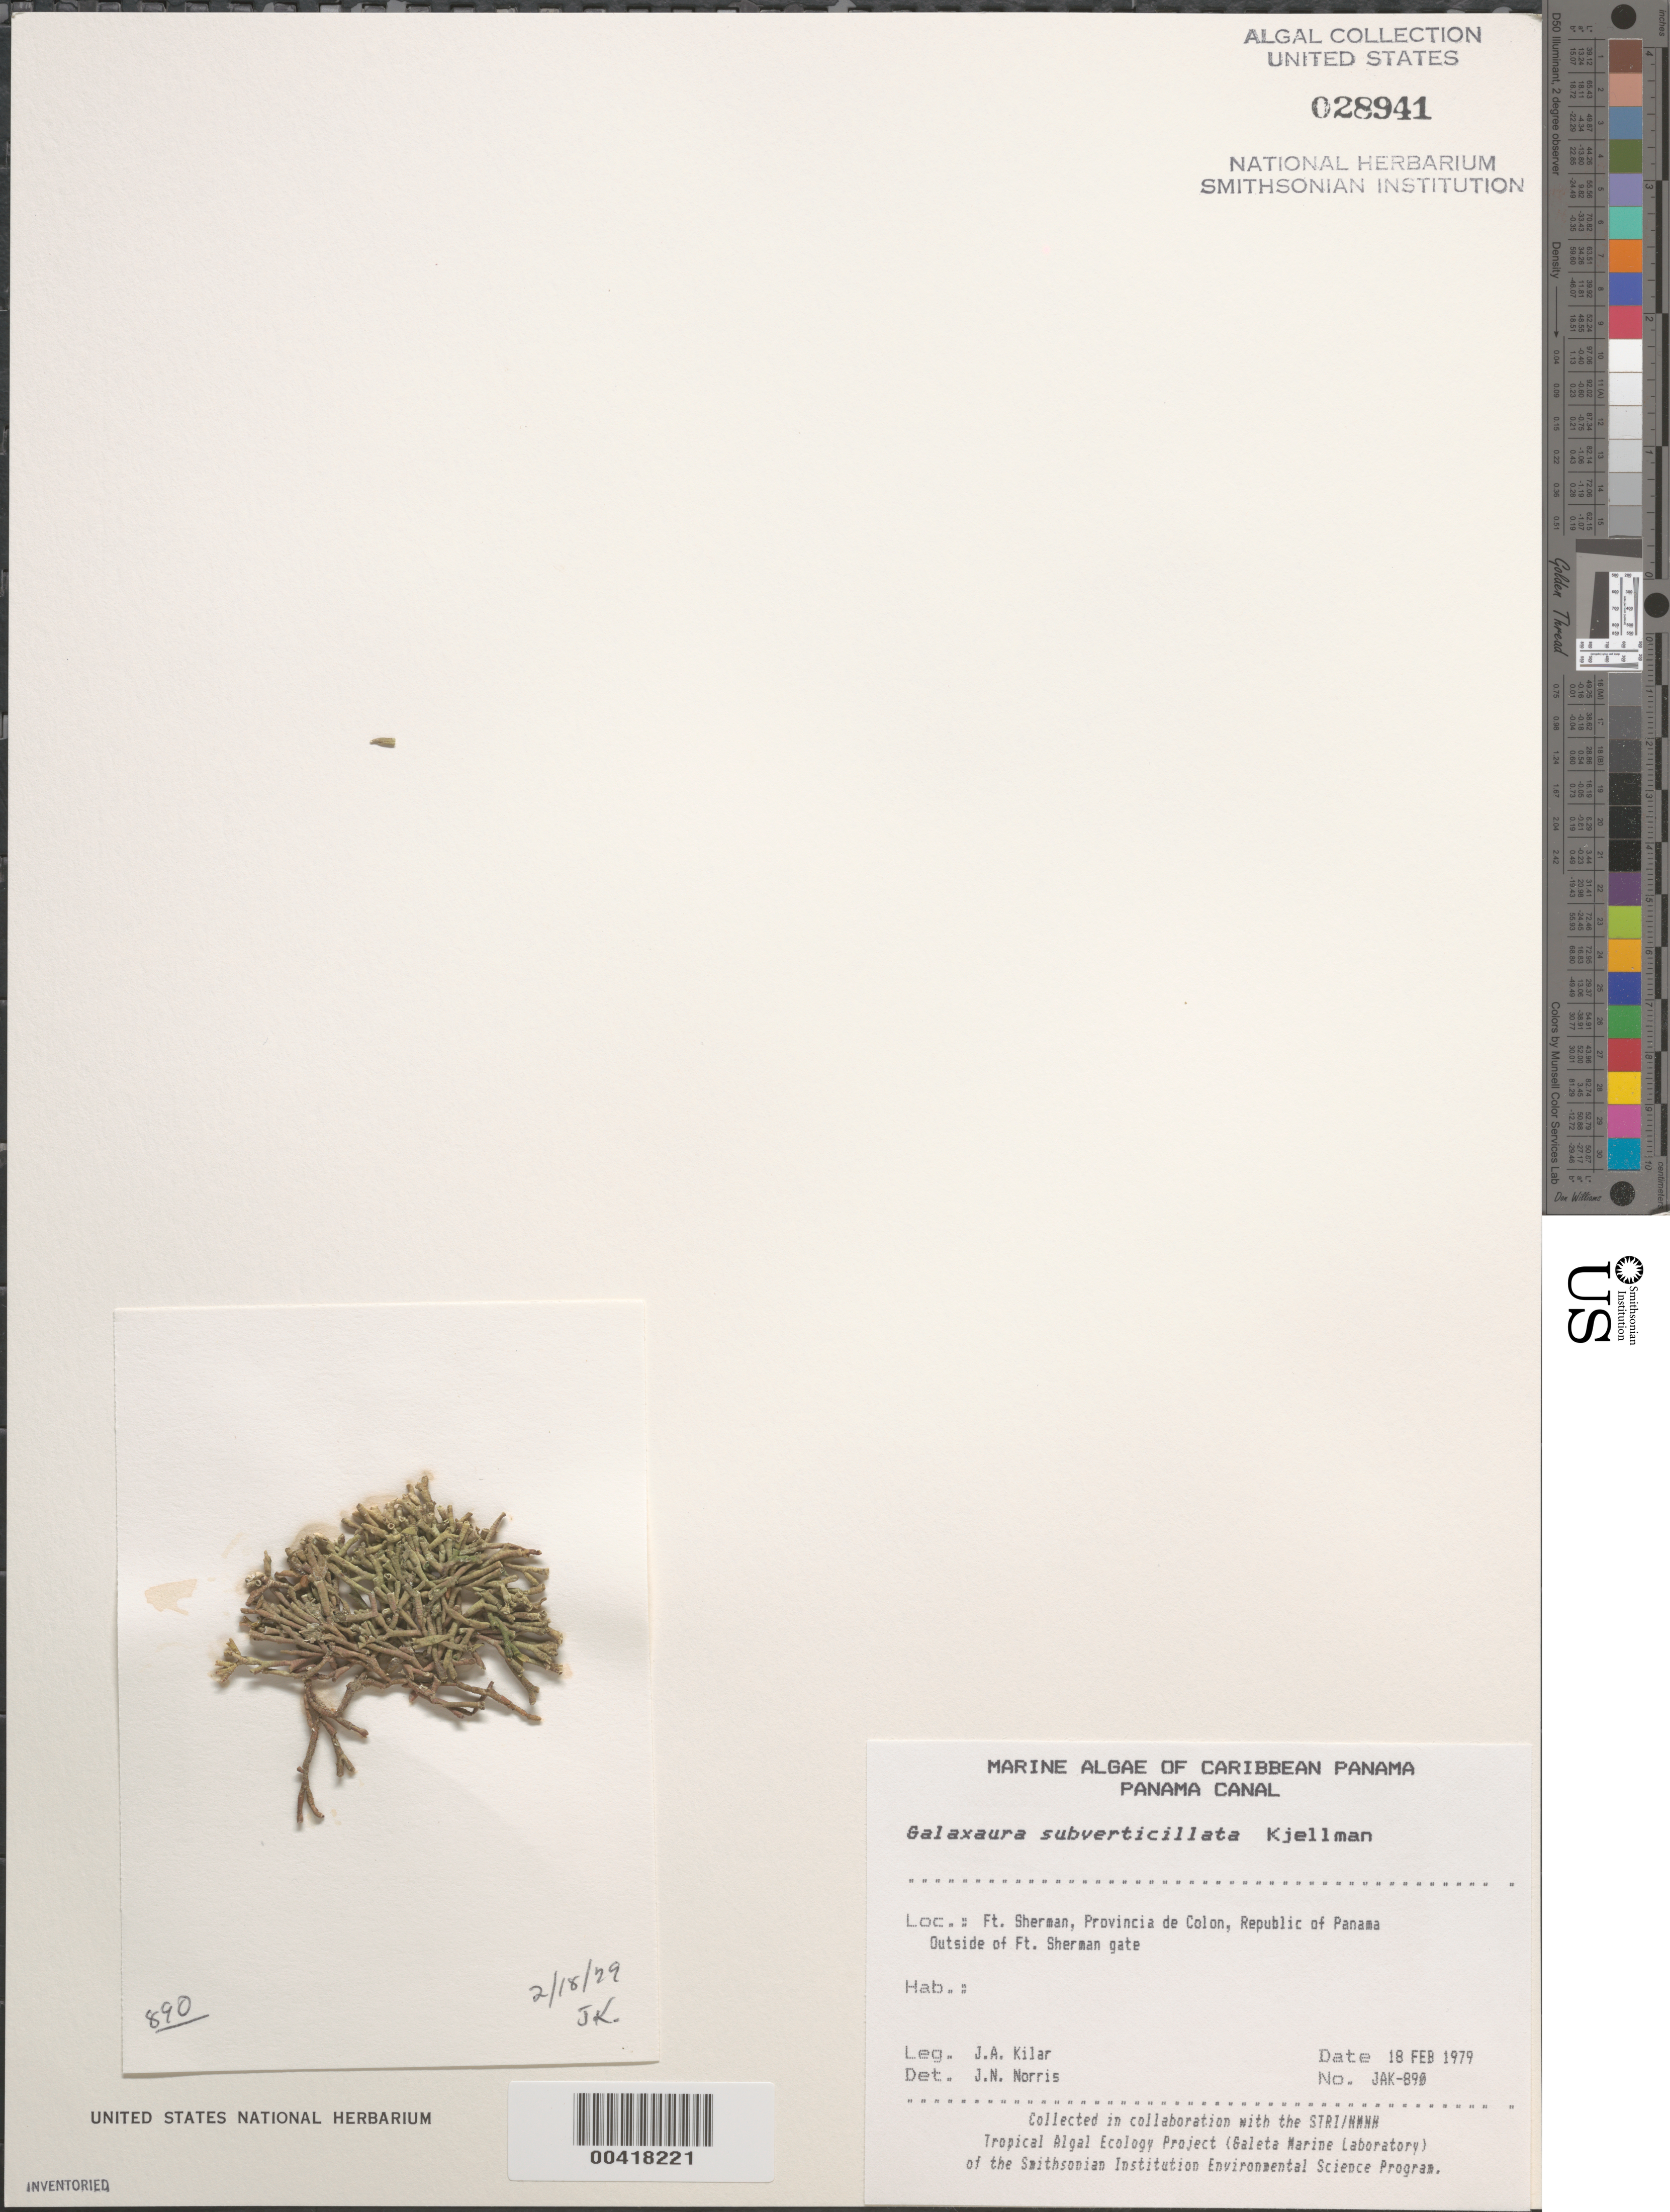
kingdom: Plantae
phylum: Rhodophyta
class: Florideophyceae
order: Nemaliales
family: Galaxauraceae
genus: Galaxaura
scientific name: Galaxaura rugosa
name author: (Ellis & Sol.) J.V.Lamouroux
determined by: Algae name updating Project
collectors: J. A. Kilar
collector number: JAK-890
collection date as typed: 18 Feb 1979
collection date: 1979-02-18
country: Panama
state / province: Colón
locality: Fort Sherman, Panama Canal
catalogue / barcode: US 28941